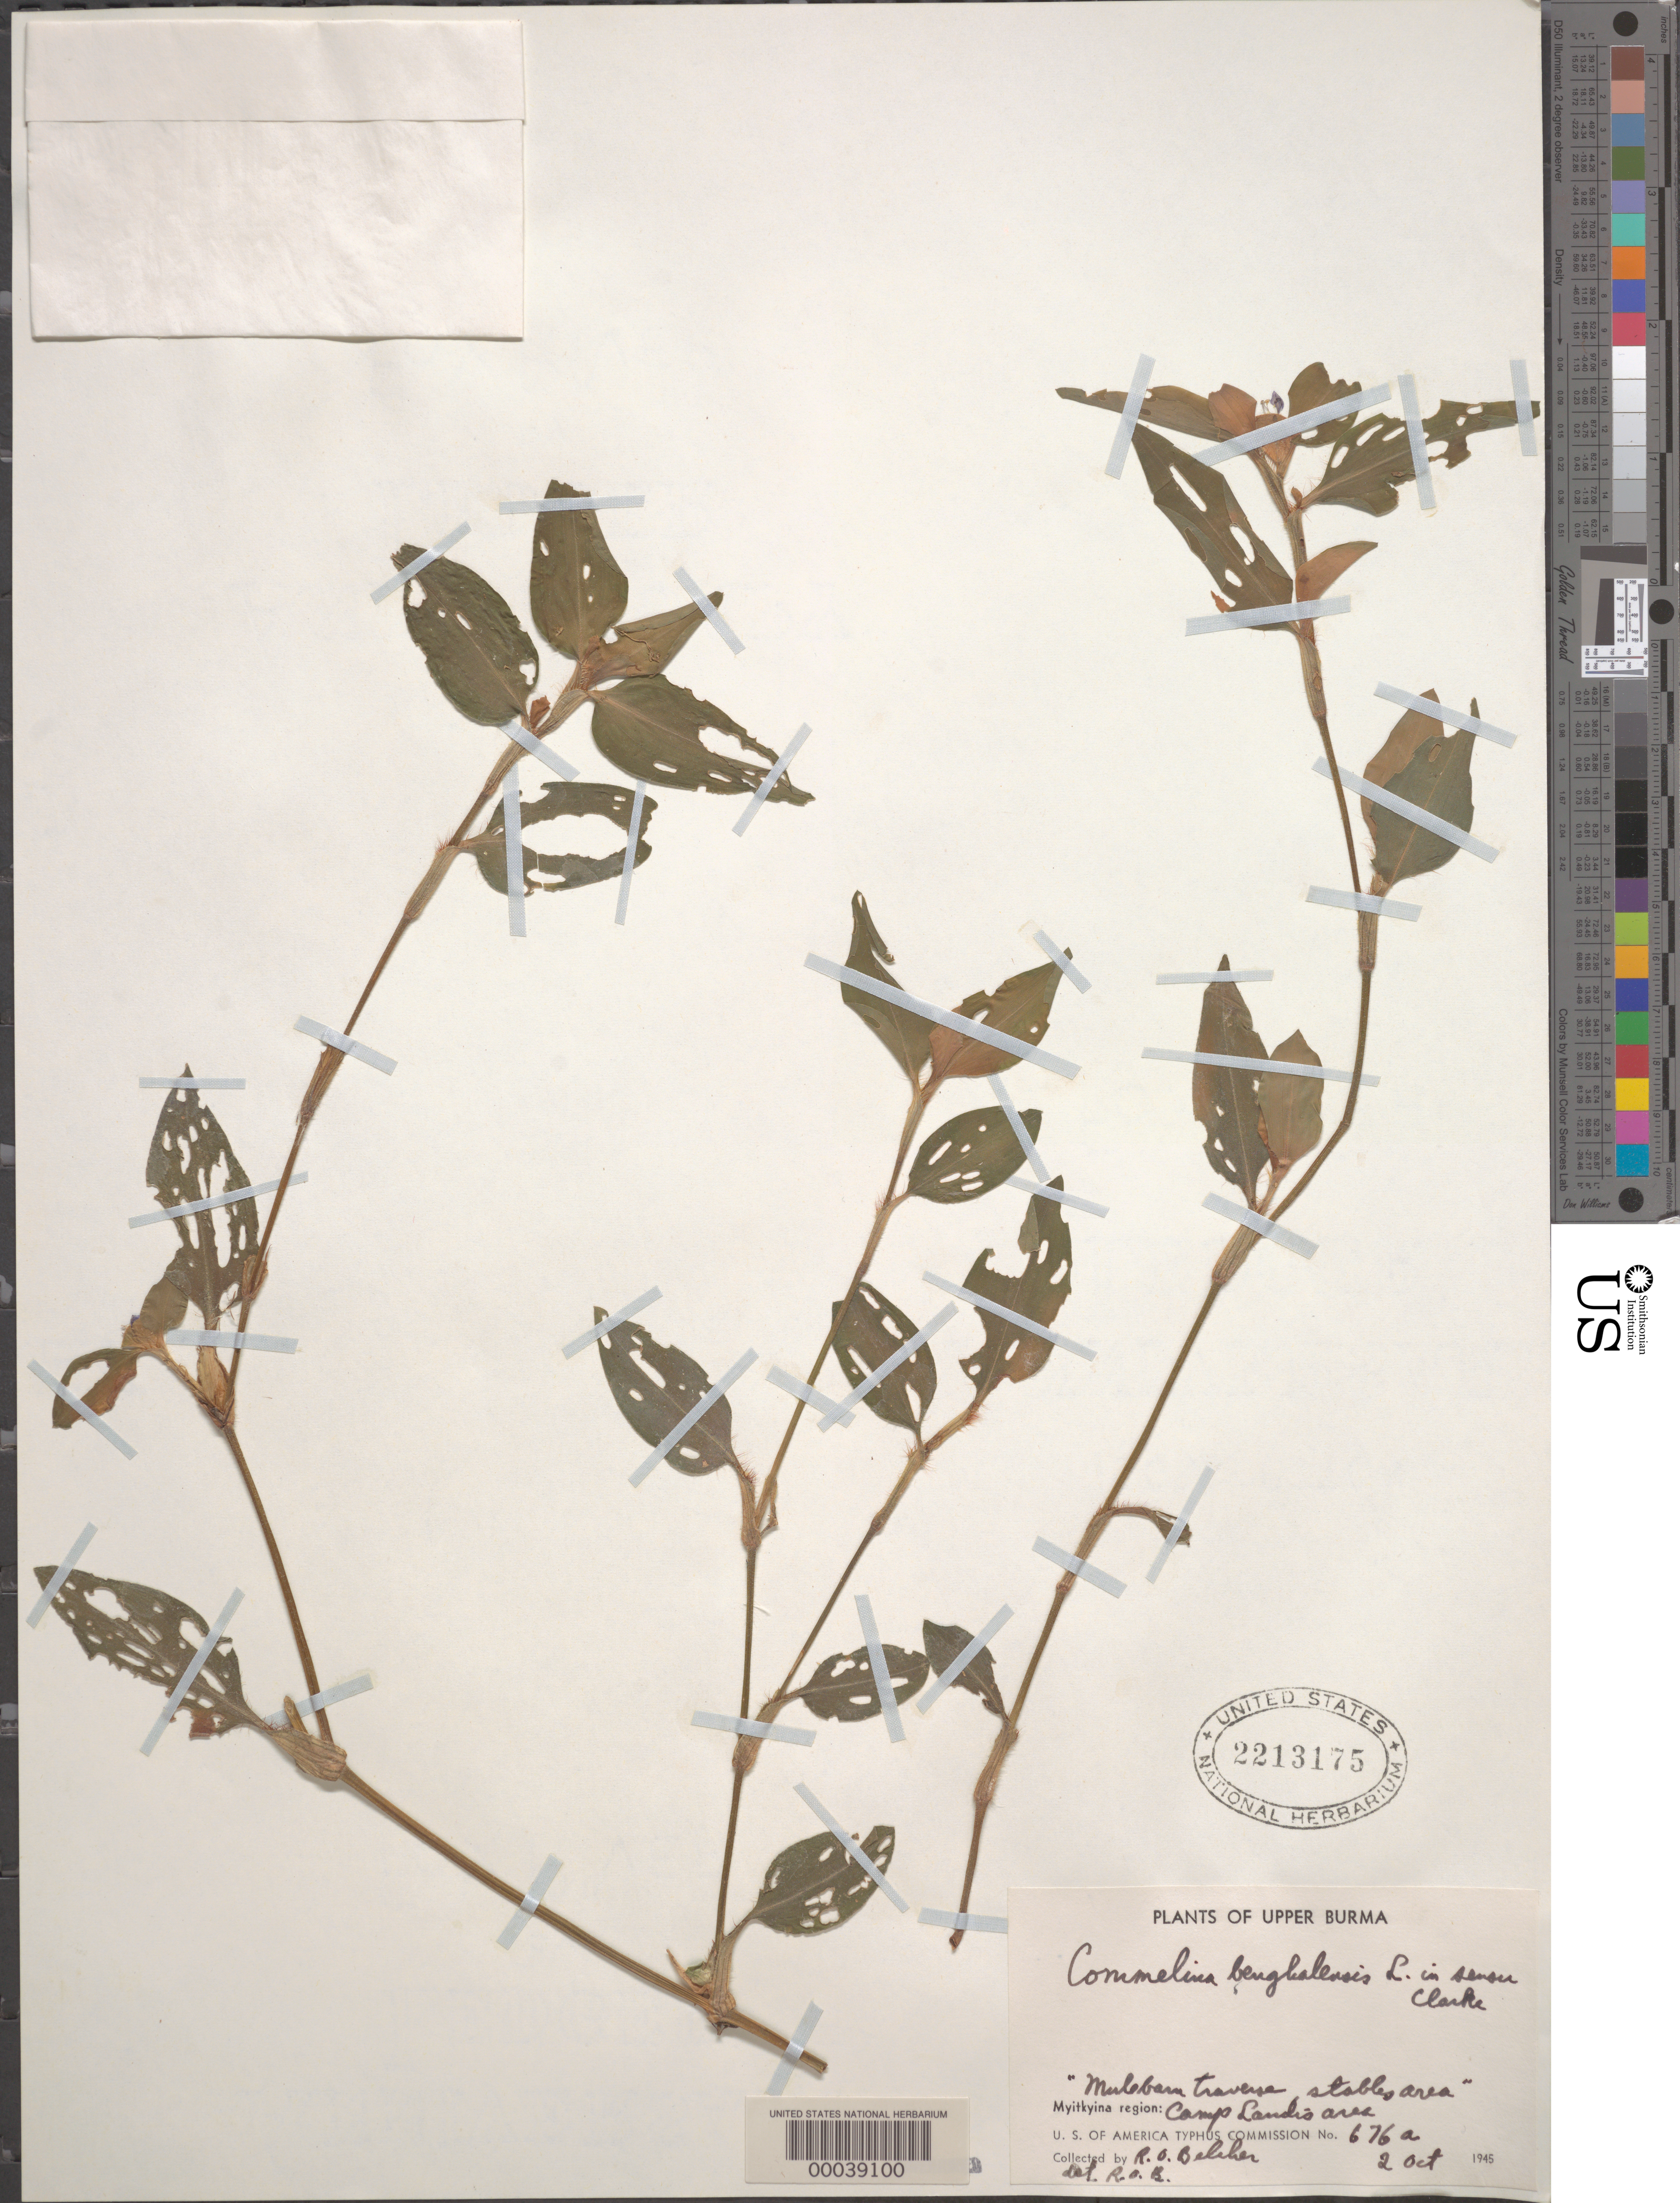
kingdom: Plantae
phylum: Tracheophyta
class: Liliopsida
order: Commelinales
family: Commelinaceae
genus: Commelina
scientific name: Commelina benghalensis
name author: L.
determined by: Belcher, R. O.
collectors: R. Belcher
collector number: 676a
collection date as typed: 02 Oct 1945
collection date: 1945-10-02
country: Myanmar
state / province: Kachin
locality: Mulebarn taverse stables area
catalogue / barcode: US 2213175